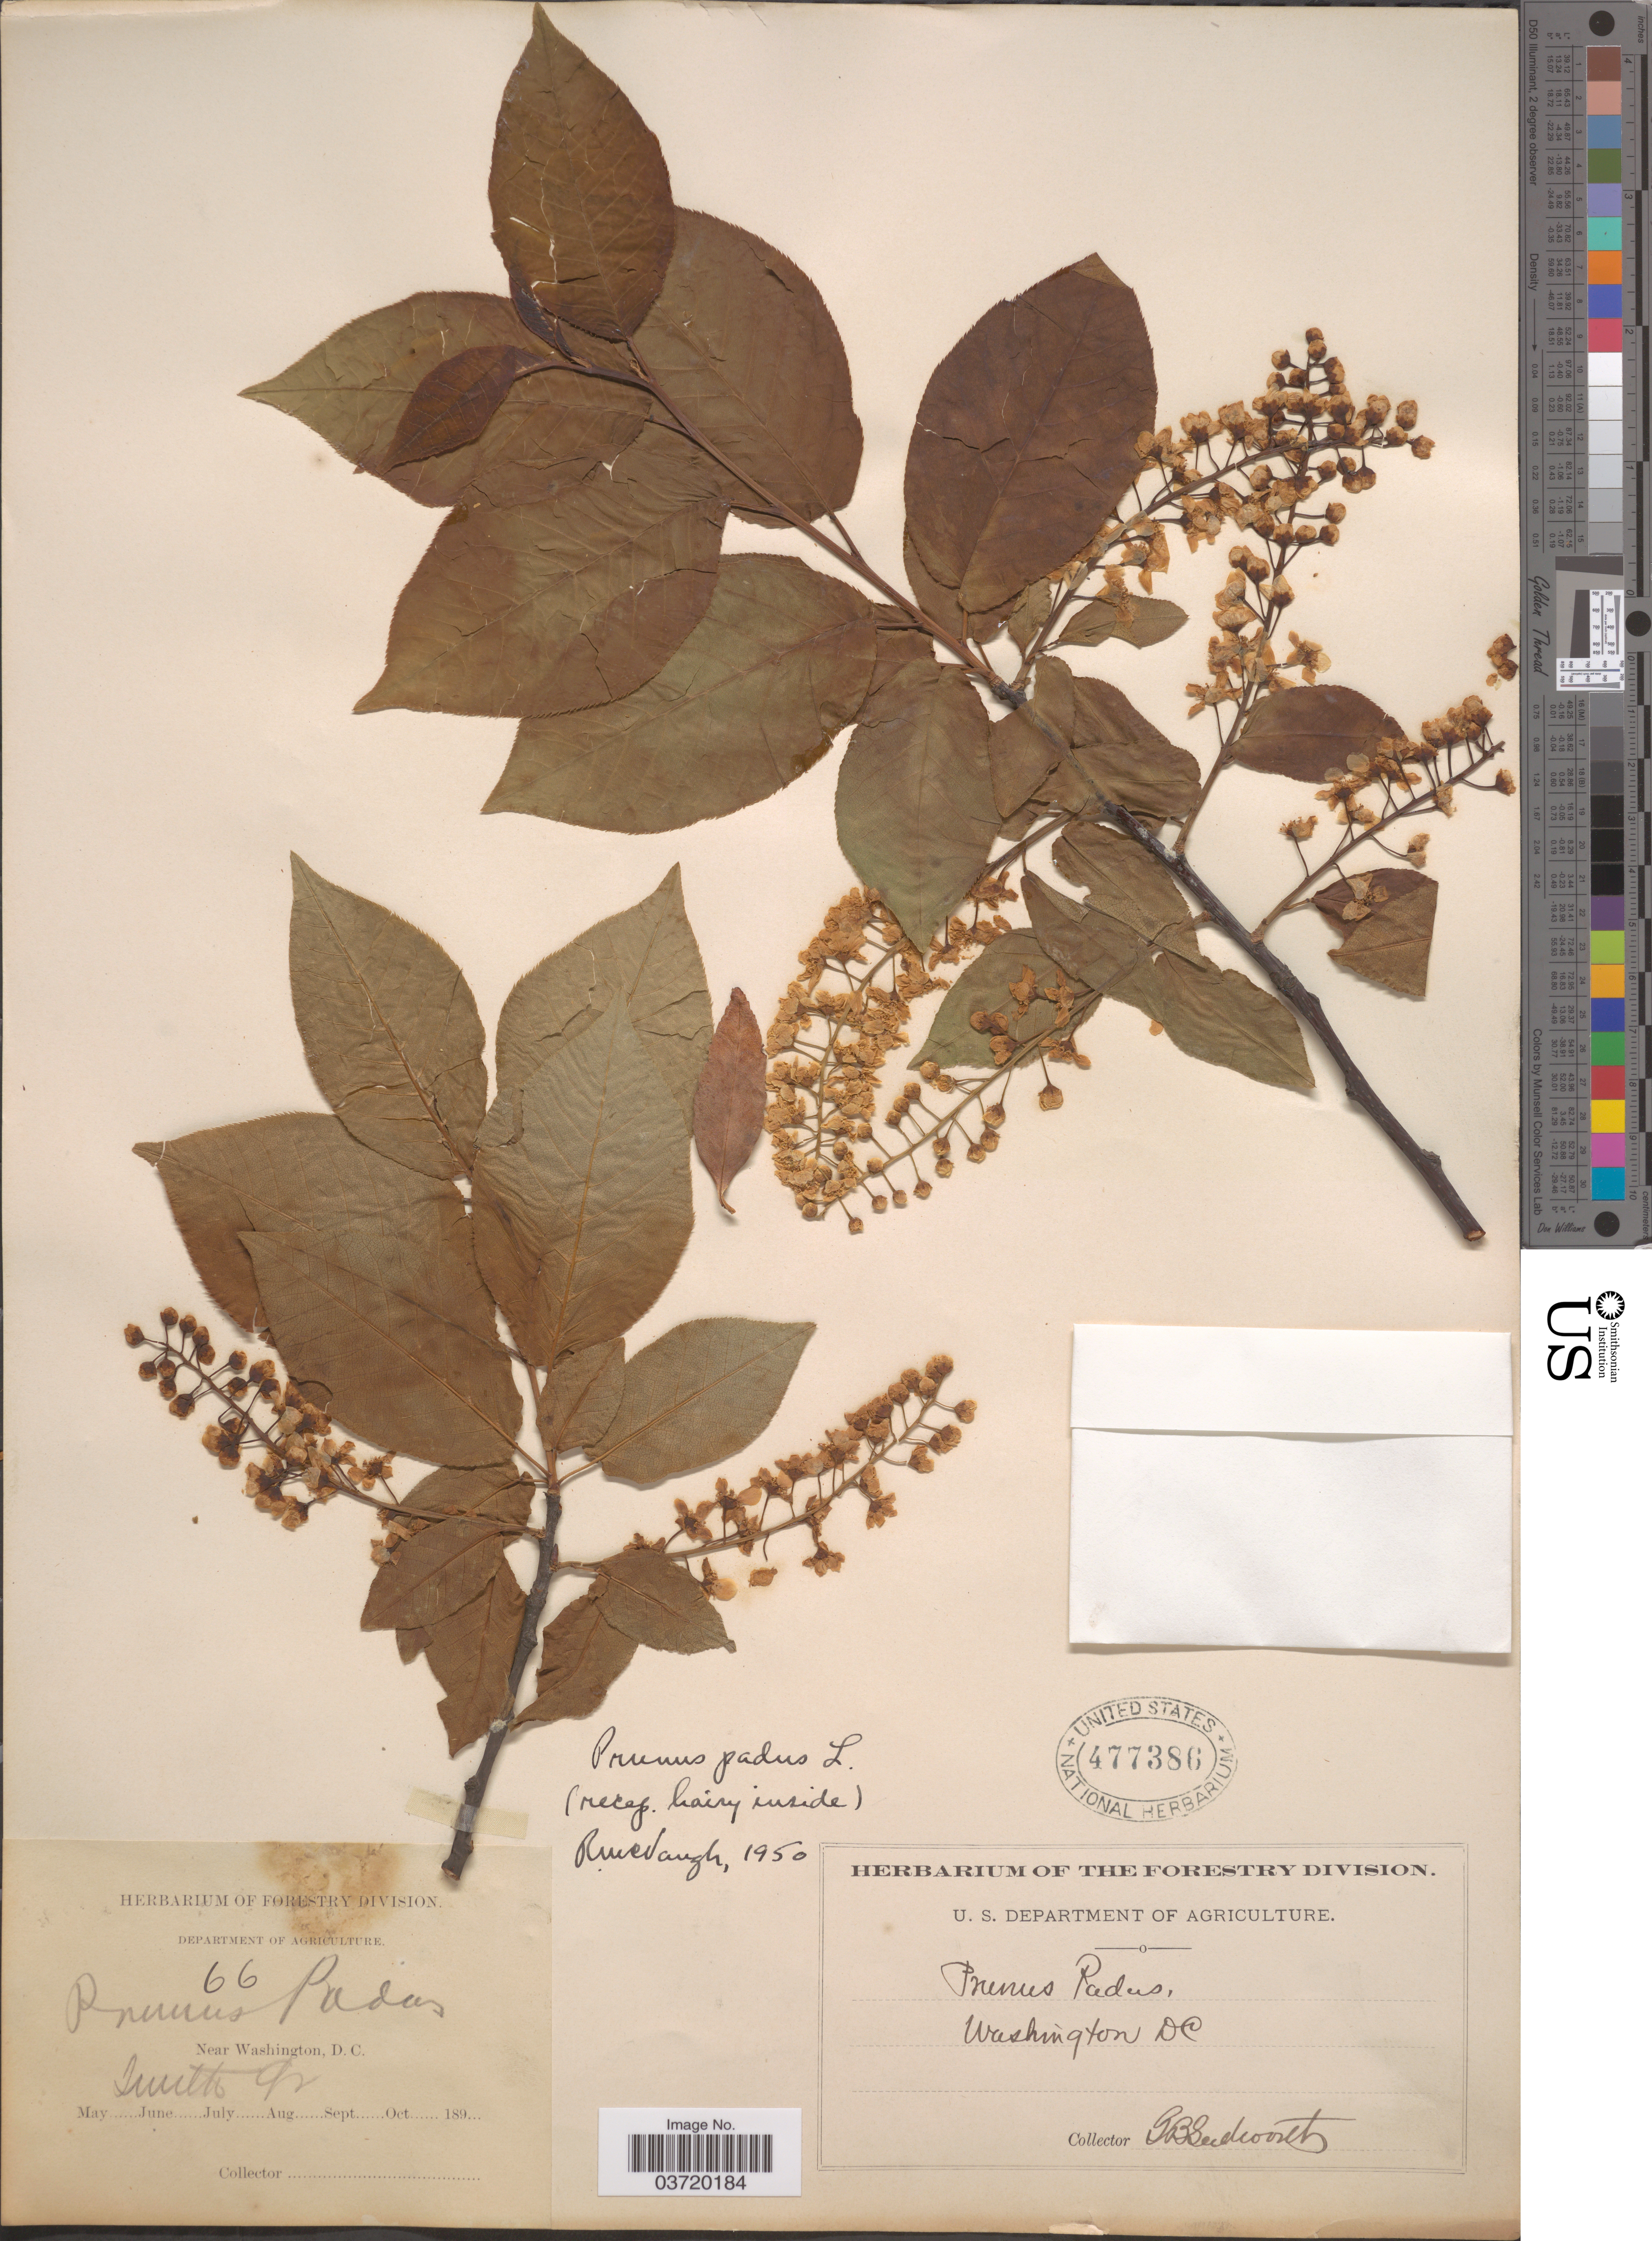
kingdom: Plantae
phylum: Tracheophyta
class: Magnoliopsida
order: Rosales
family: Rosaceae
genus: Prunus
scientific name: Prunus padus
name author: L.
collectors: G. B. Sudworth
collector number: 66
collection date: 1892-06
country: United States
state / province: District of Columbia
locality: Near Washington.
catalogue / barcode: US 477386